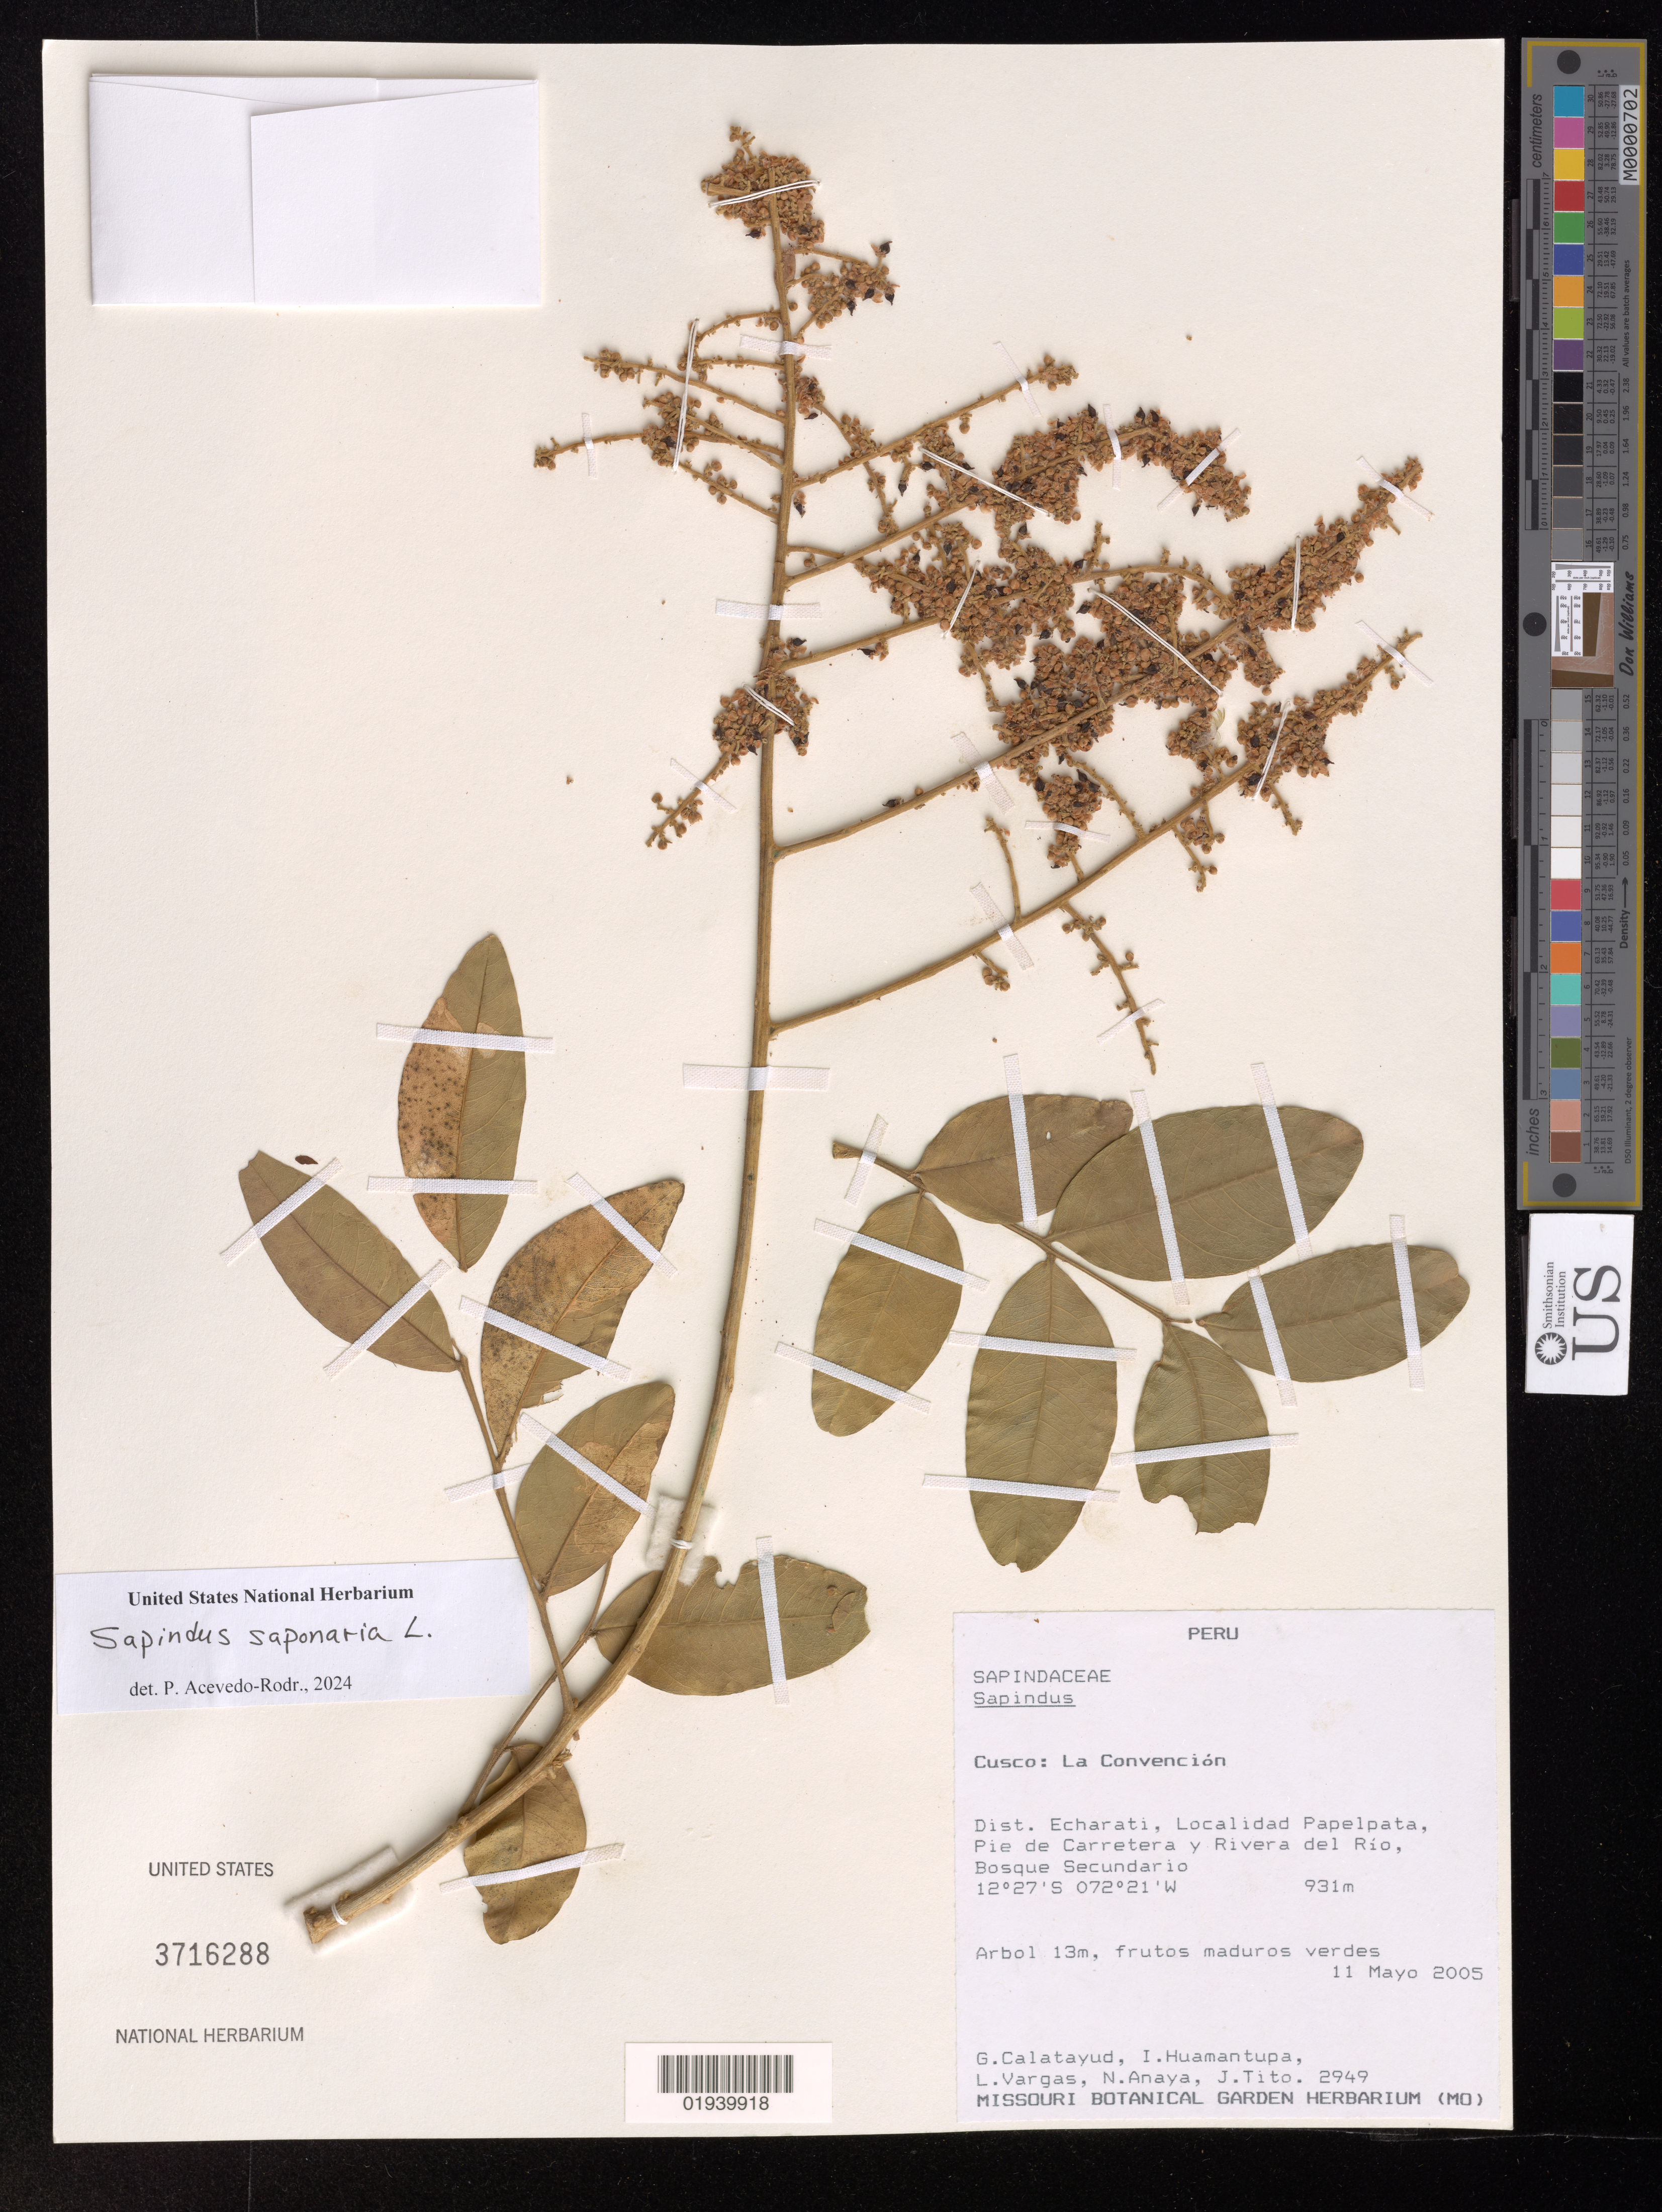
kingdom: Plantae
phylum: Tracheophyta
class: Magnoliopsida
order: Sapindales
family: Sapindaceae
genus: Sapindus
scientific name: Sapindus saponaria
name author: L.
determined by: Acevedo-Rodriguez, P., (US), Smithsonian Institution - National Museum of Natural History (UNITED STATES)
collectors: G. Calatayud, I. Huamantupa, L. Vargas, N. Anaya & J. Tito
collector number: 2949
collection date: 2005-05-11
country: Peru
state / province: Cusco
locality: La Convención, localidad Papelpata, pie de carretera y rivera del Río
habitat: Bosque secundario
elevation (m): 931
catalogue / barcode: US 3716288